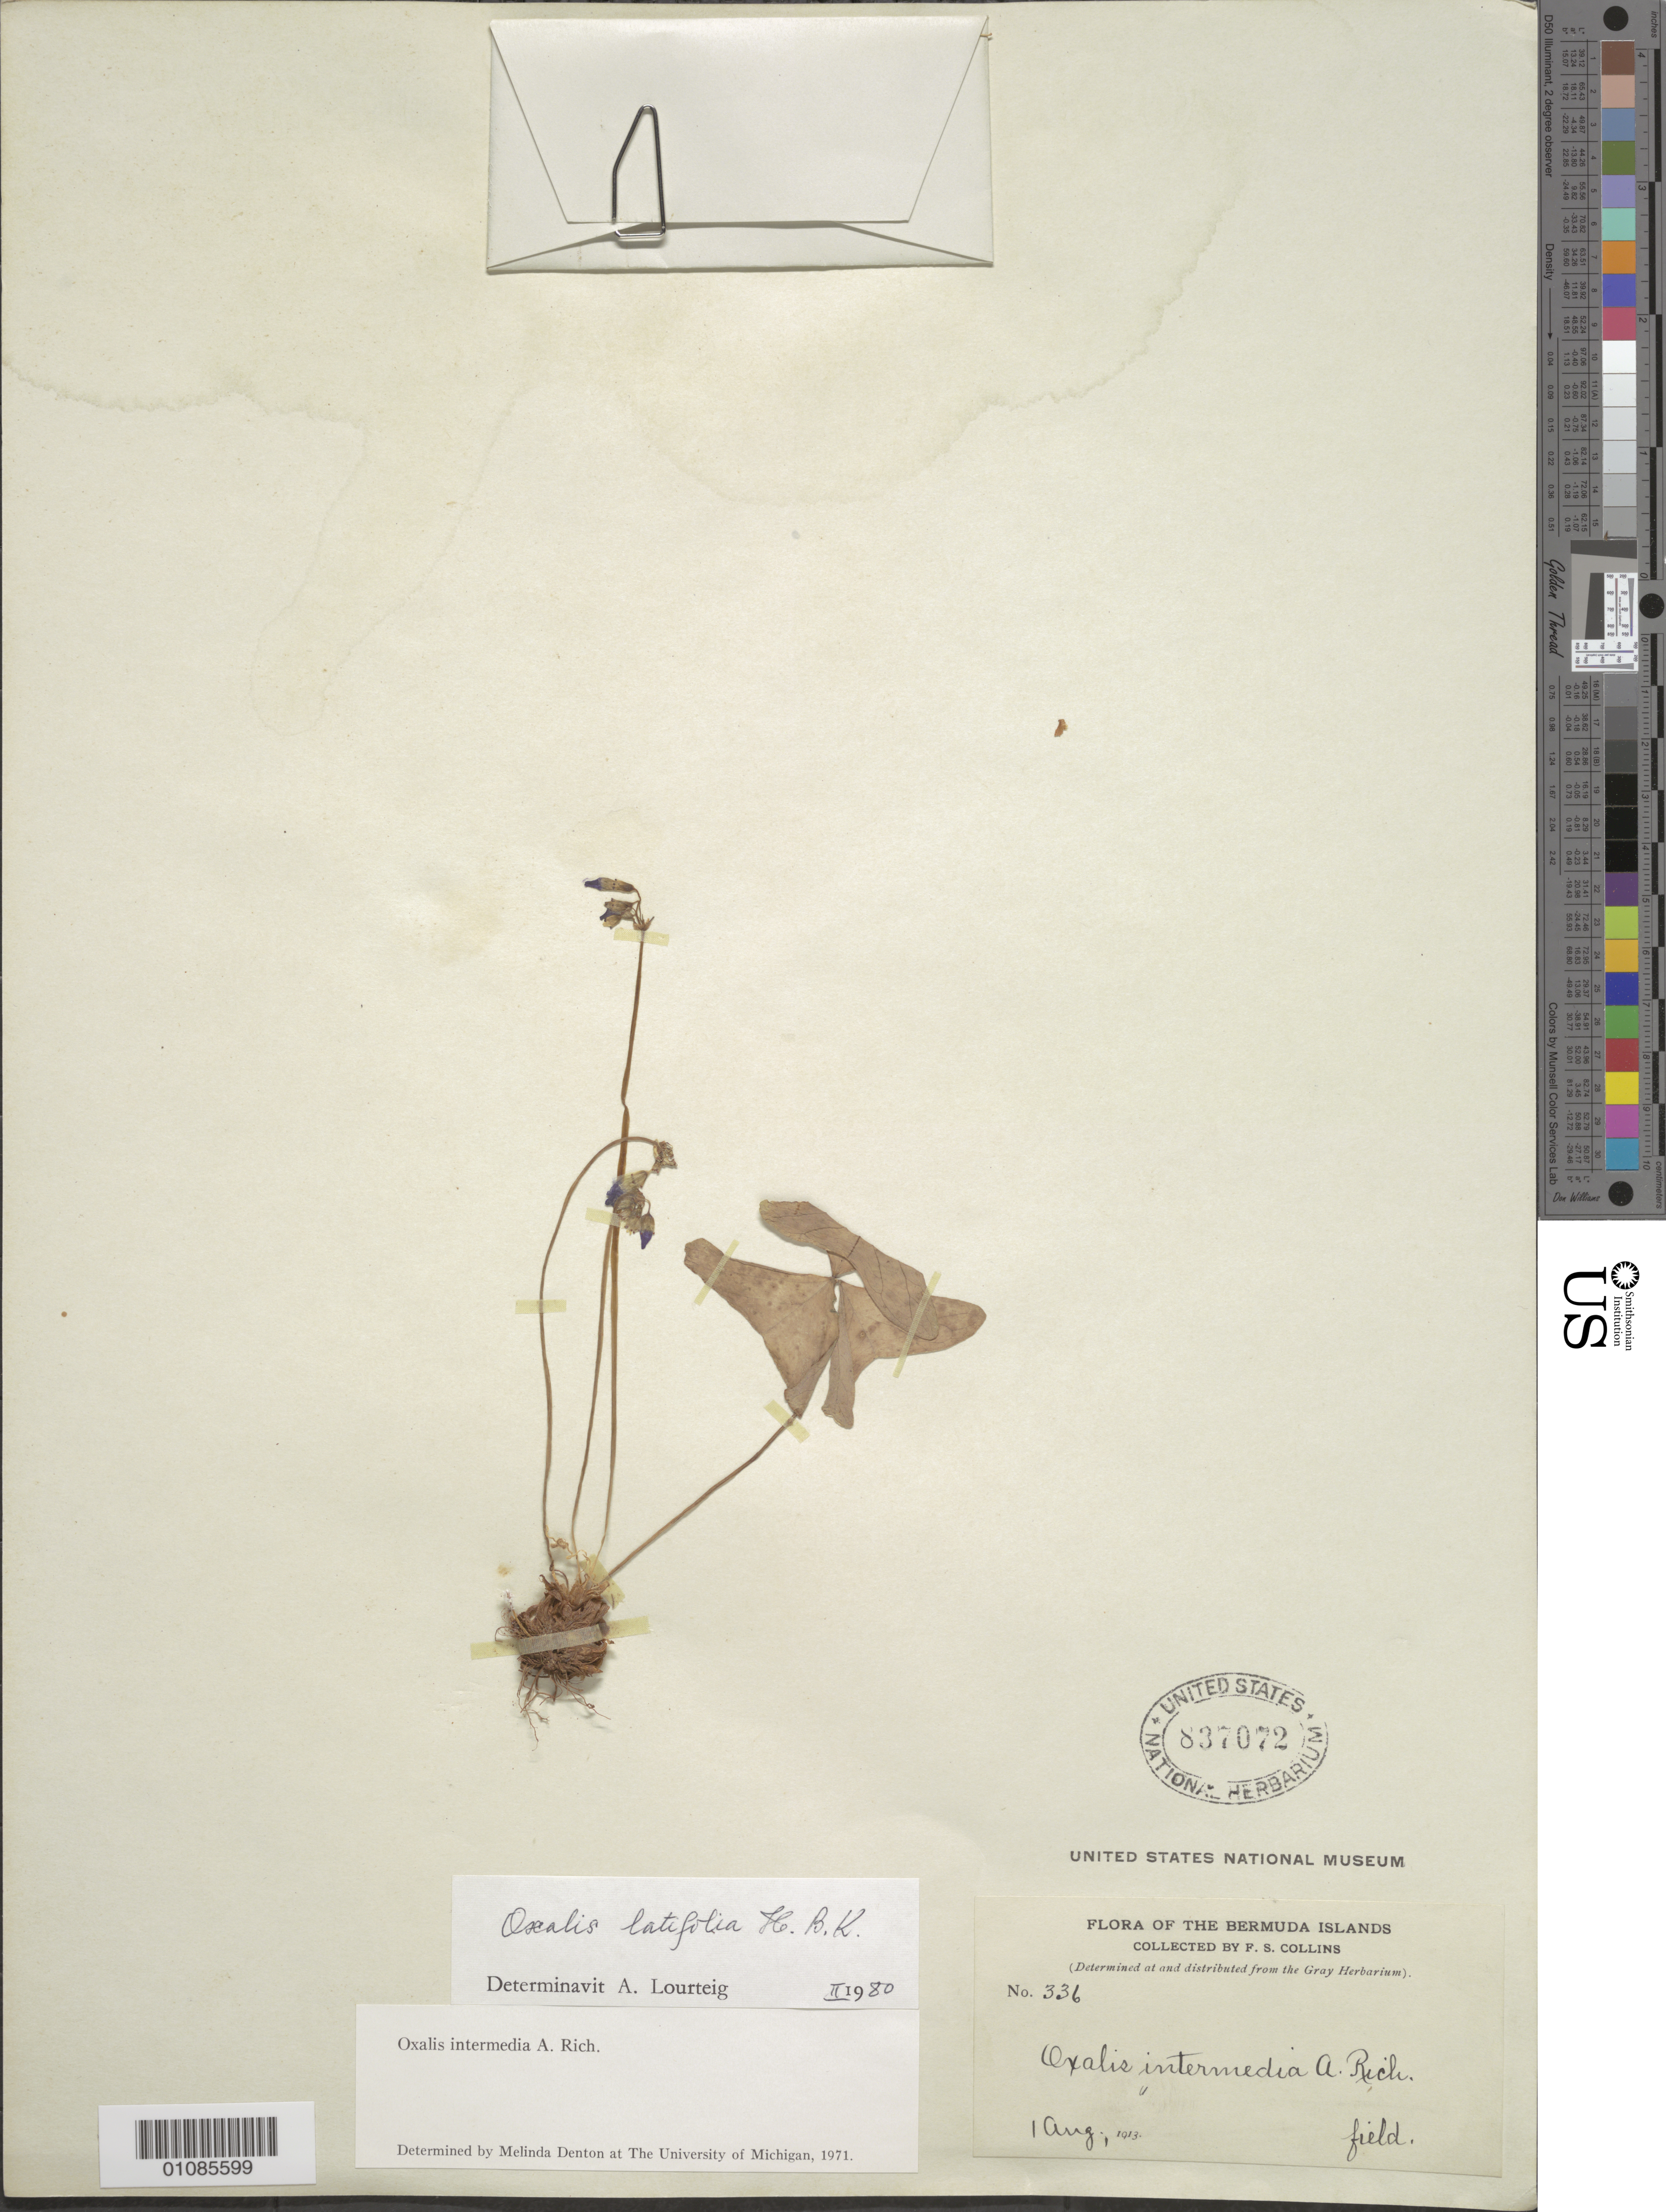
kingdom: Plantae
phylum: Tracheophyta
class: Magnoliopsida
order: Oxalidales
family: Oxalidaceae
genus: Oxalis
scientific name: Oxalis latifolia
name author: Kunth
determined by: Lourteig, A.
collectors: F. Collins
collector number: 336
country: Bermuda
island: Bermuda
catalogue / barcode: US 837072